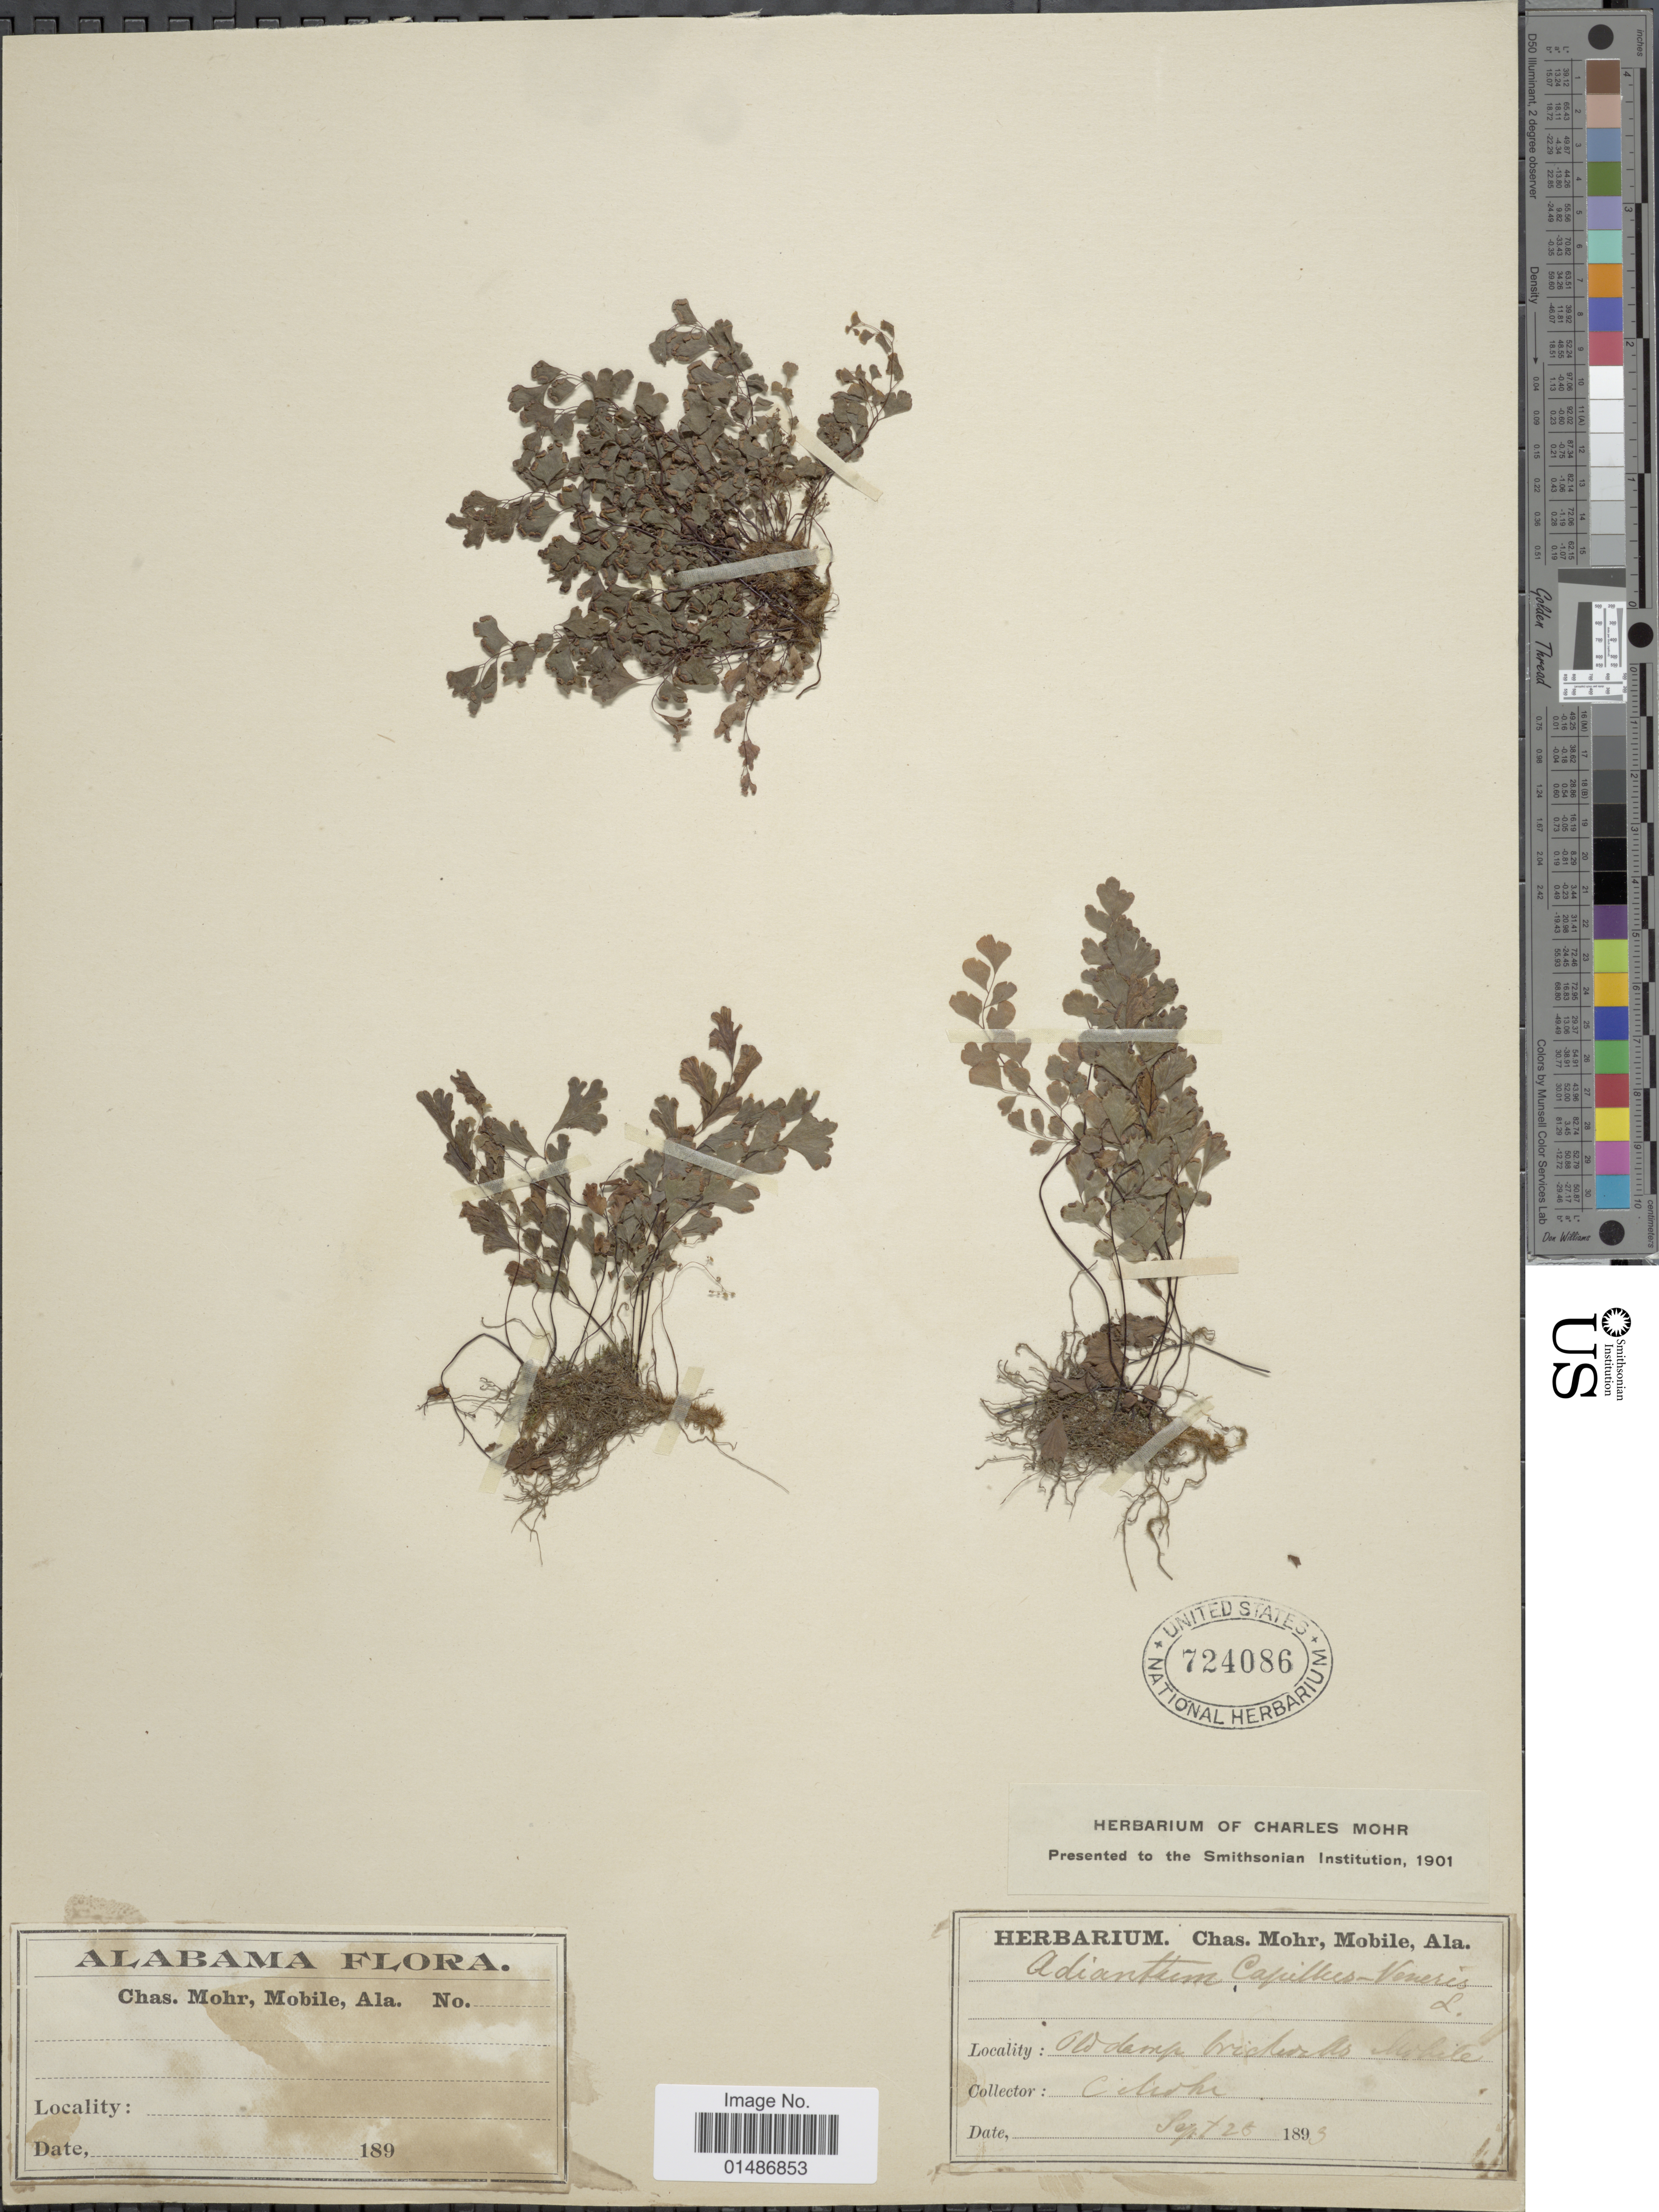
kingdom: Plantae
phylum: Tracheophyta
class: Polypodiopsida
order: Polypodiales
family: Pteridaceae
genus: Adiantum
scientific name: Adiantum capillus-veneris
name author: L.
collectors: C. T. Mohr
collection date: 1893-09-20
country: United States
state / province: Alabama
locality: Old damp brickwalls White.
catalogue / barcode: US 724086